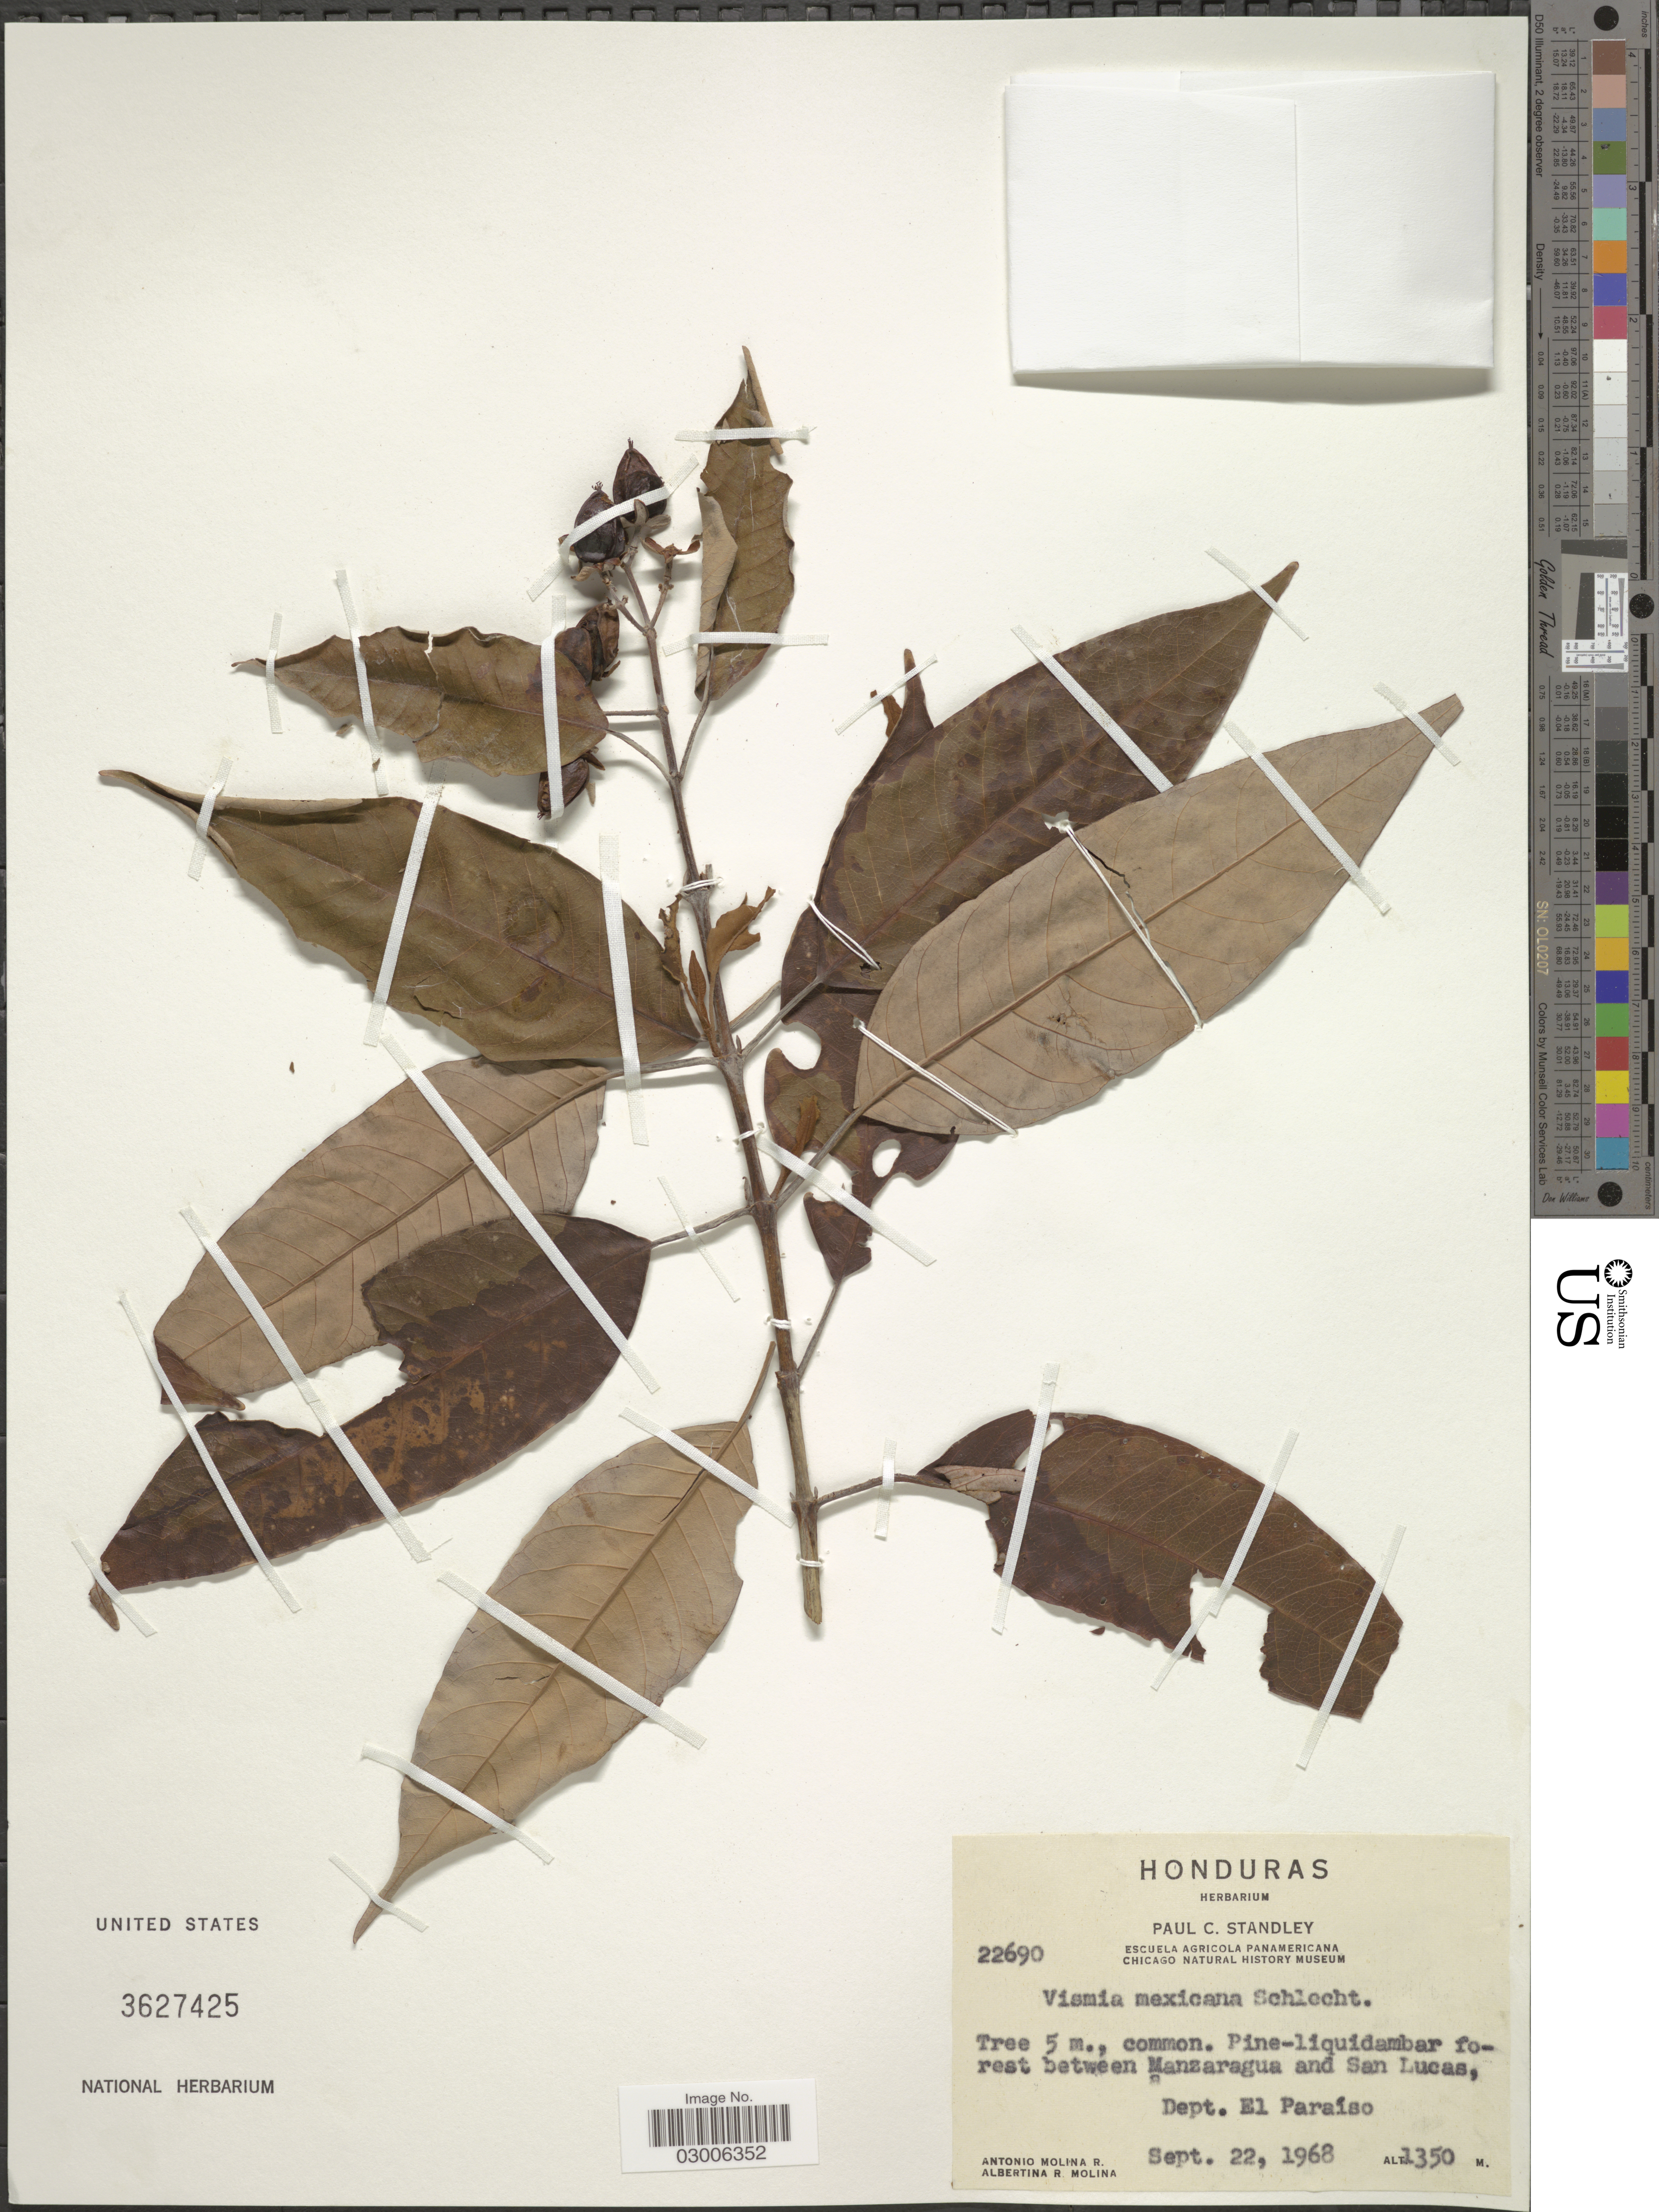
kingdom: Plantae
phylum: Tracheophyta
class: Magnoliopsida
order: Malpighiales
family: Hypericaceae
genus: Vismia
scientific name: Vismia mexicana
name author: Schltdl.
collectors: A. Molina R. & A. R. Molina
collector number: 22690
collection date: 1968-09-22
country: Honduras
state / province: El Paraíso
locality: Forest between Manzaragua and San Lucas, Dept. El Paraíso.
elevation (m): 1350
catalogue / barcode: US 3627425